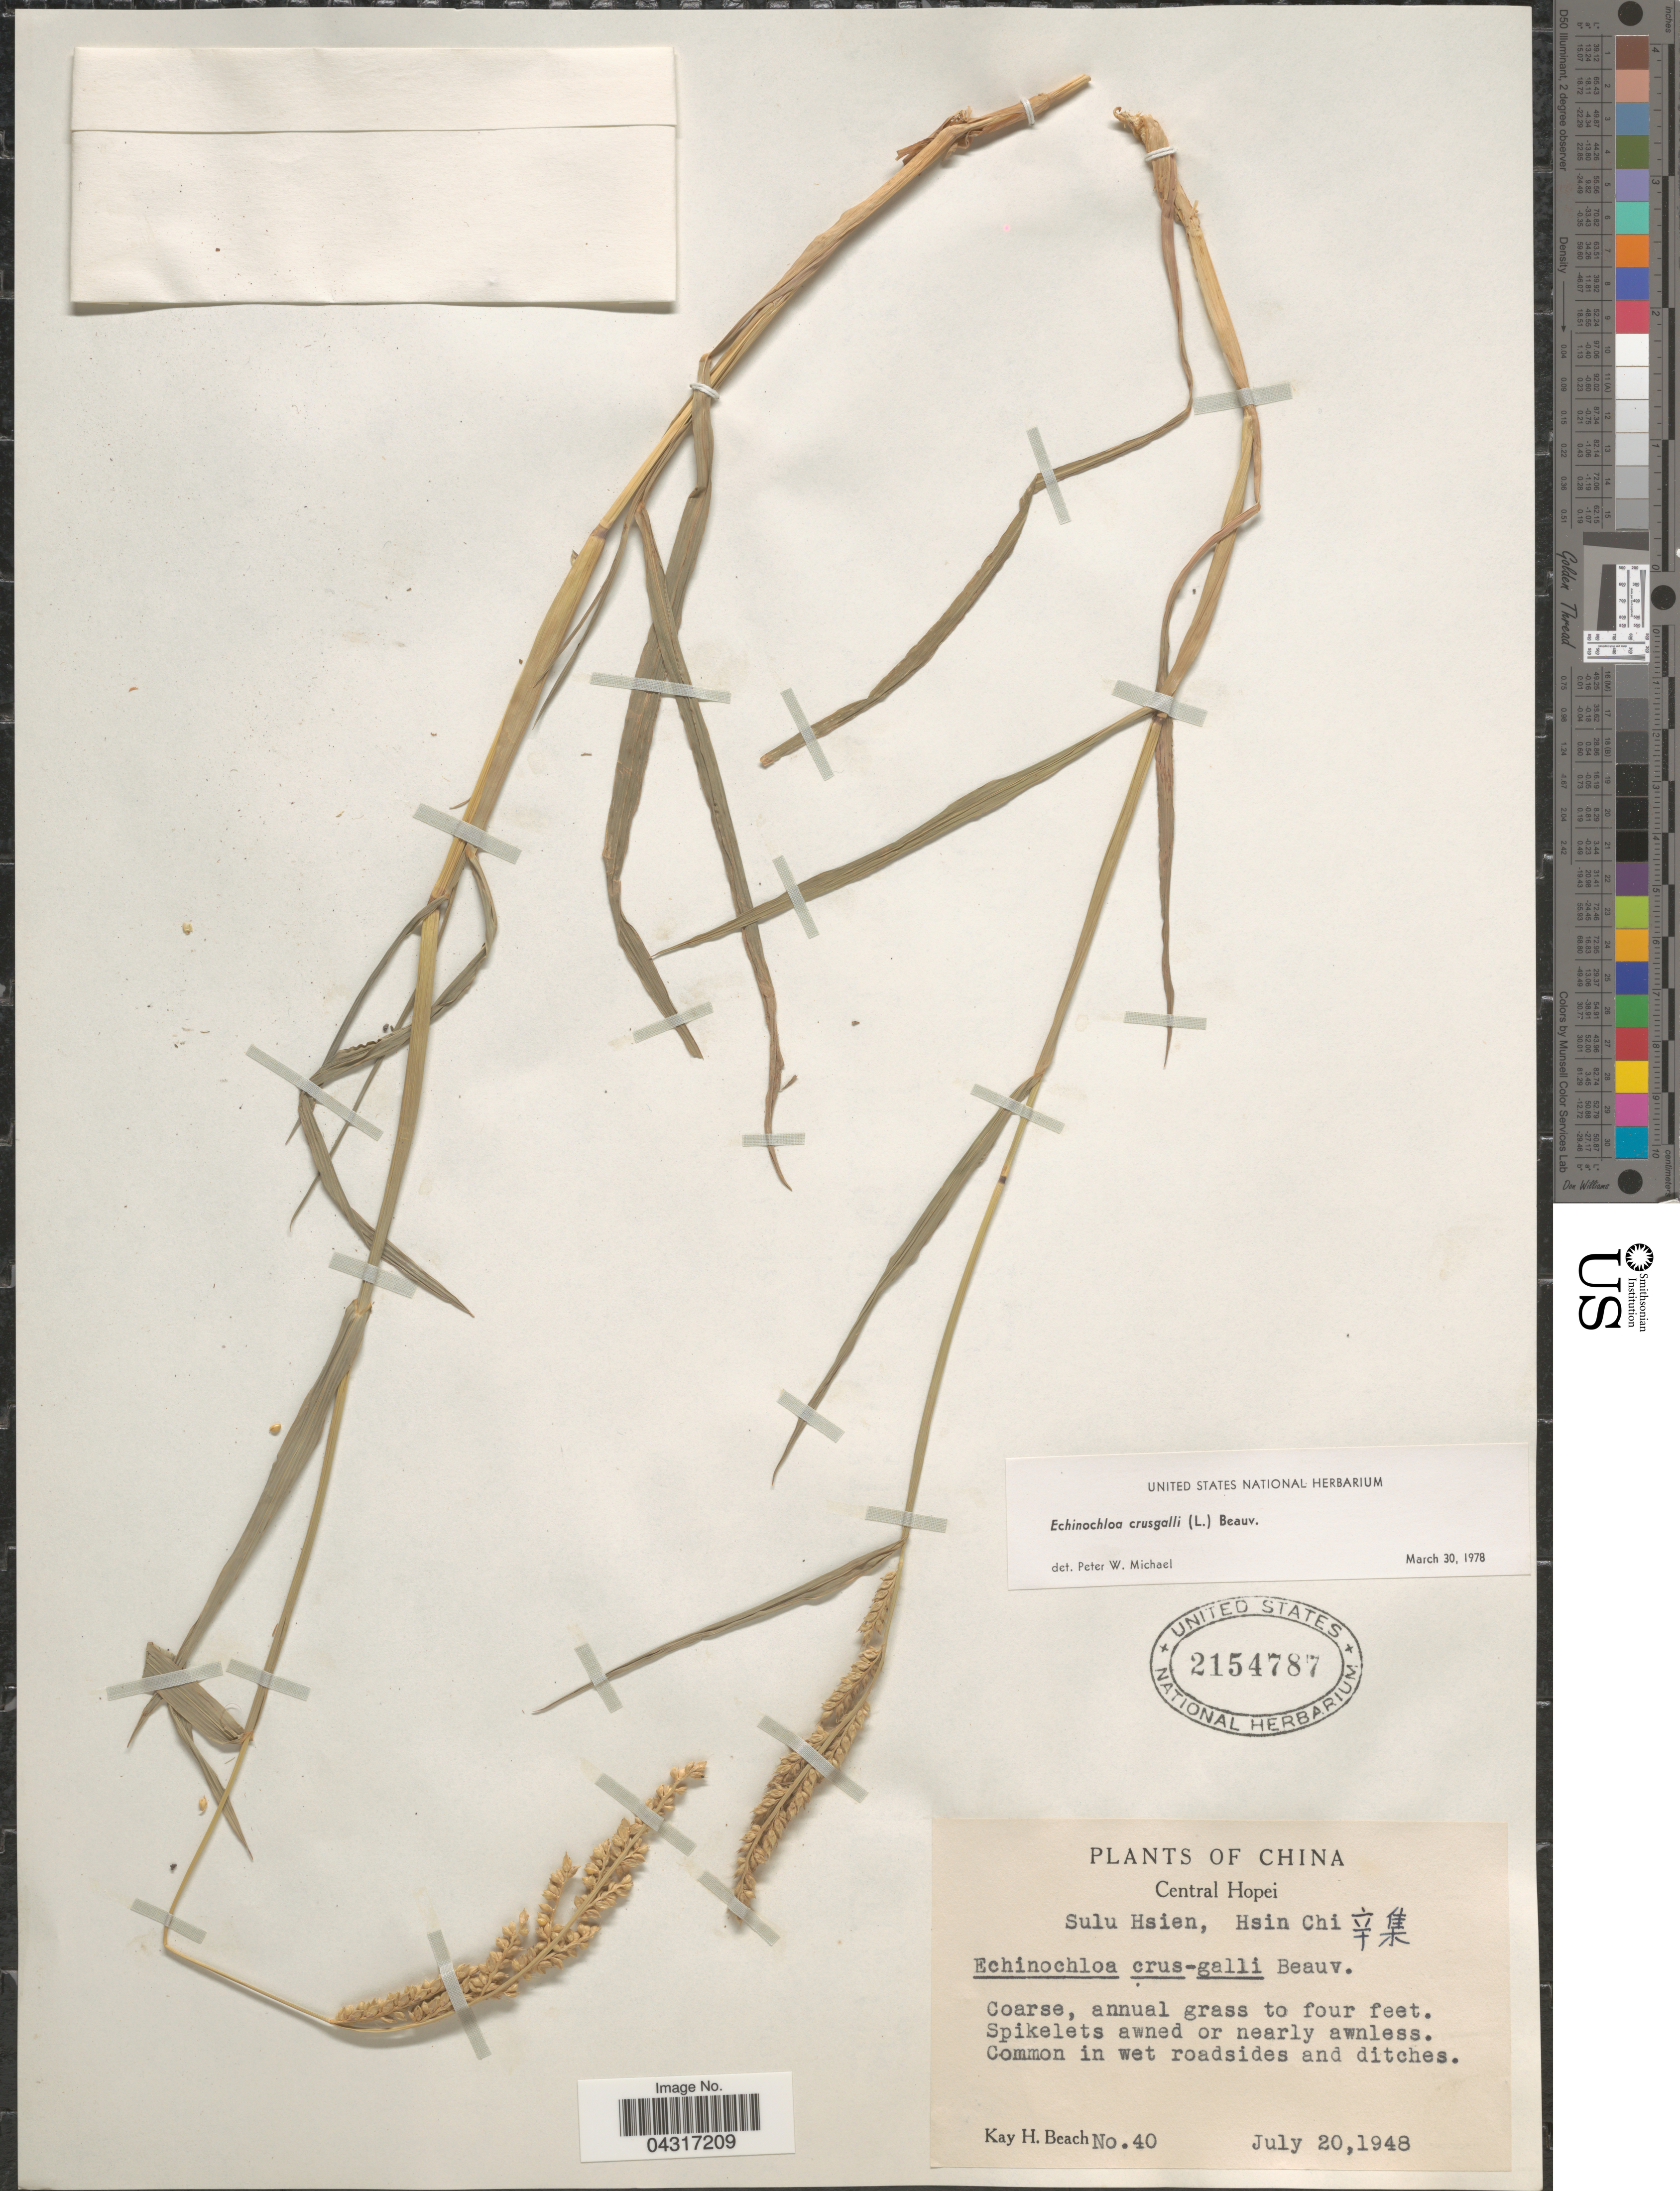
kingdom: Plantae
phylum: Tracheophyta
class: Liliopsida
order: Poales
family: Poaceae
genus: Echinochloa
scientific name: Echinochloa crus-galli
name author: (L.) P. Beauv.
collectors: K. H. Beach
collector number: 40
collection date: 1948-07-20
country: China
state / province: Hebei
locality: Central Hopei. Sulu Hsien, Hsin Chi X.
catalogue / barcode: US 2154787